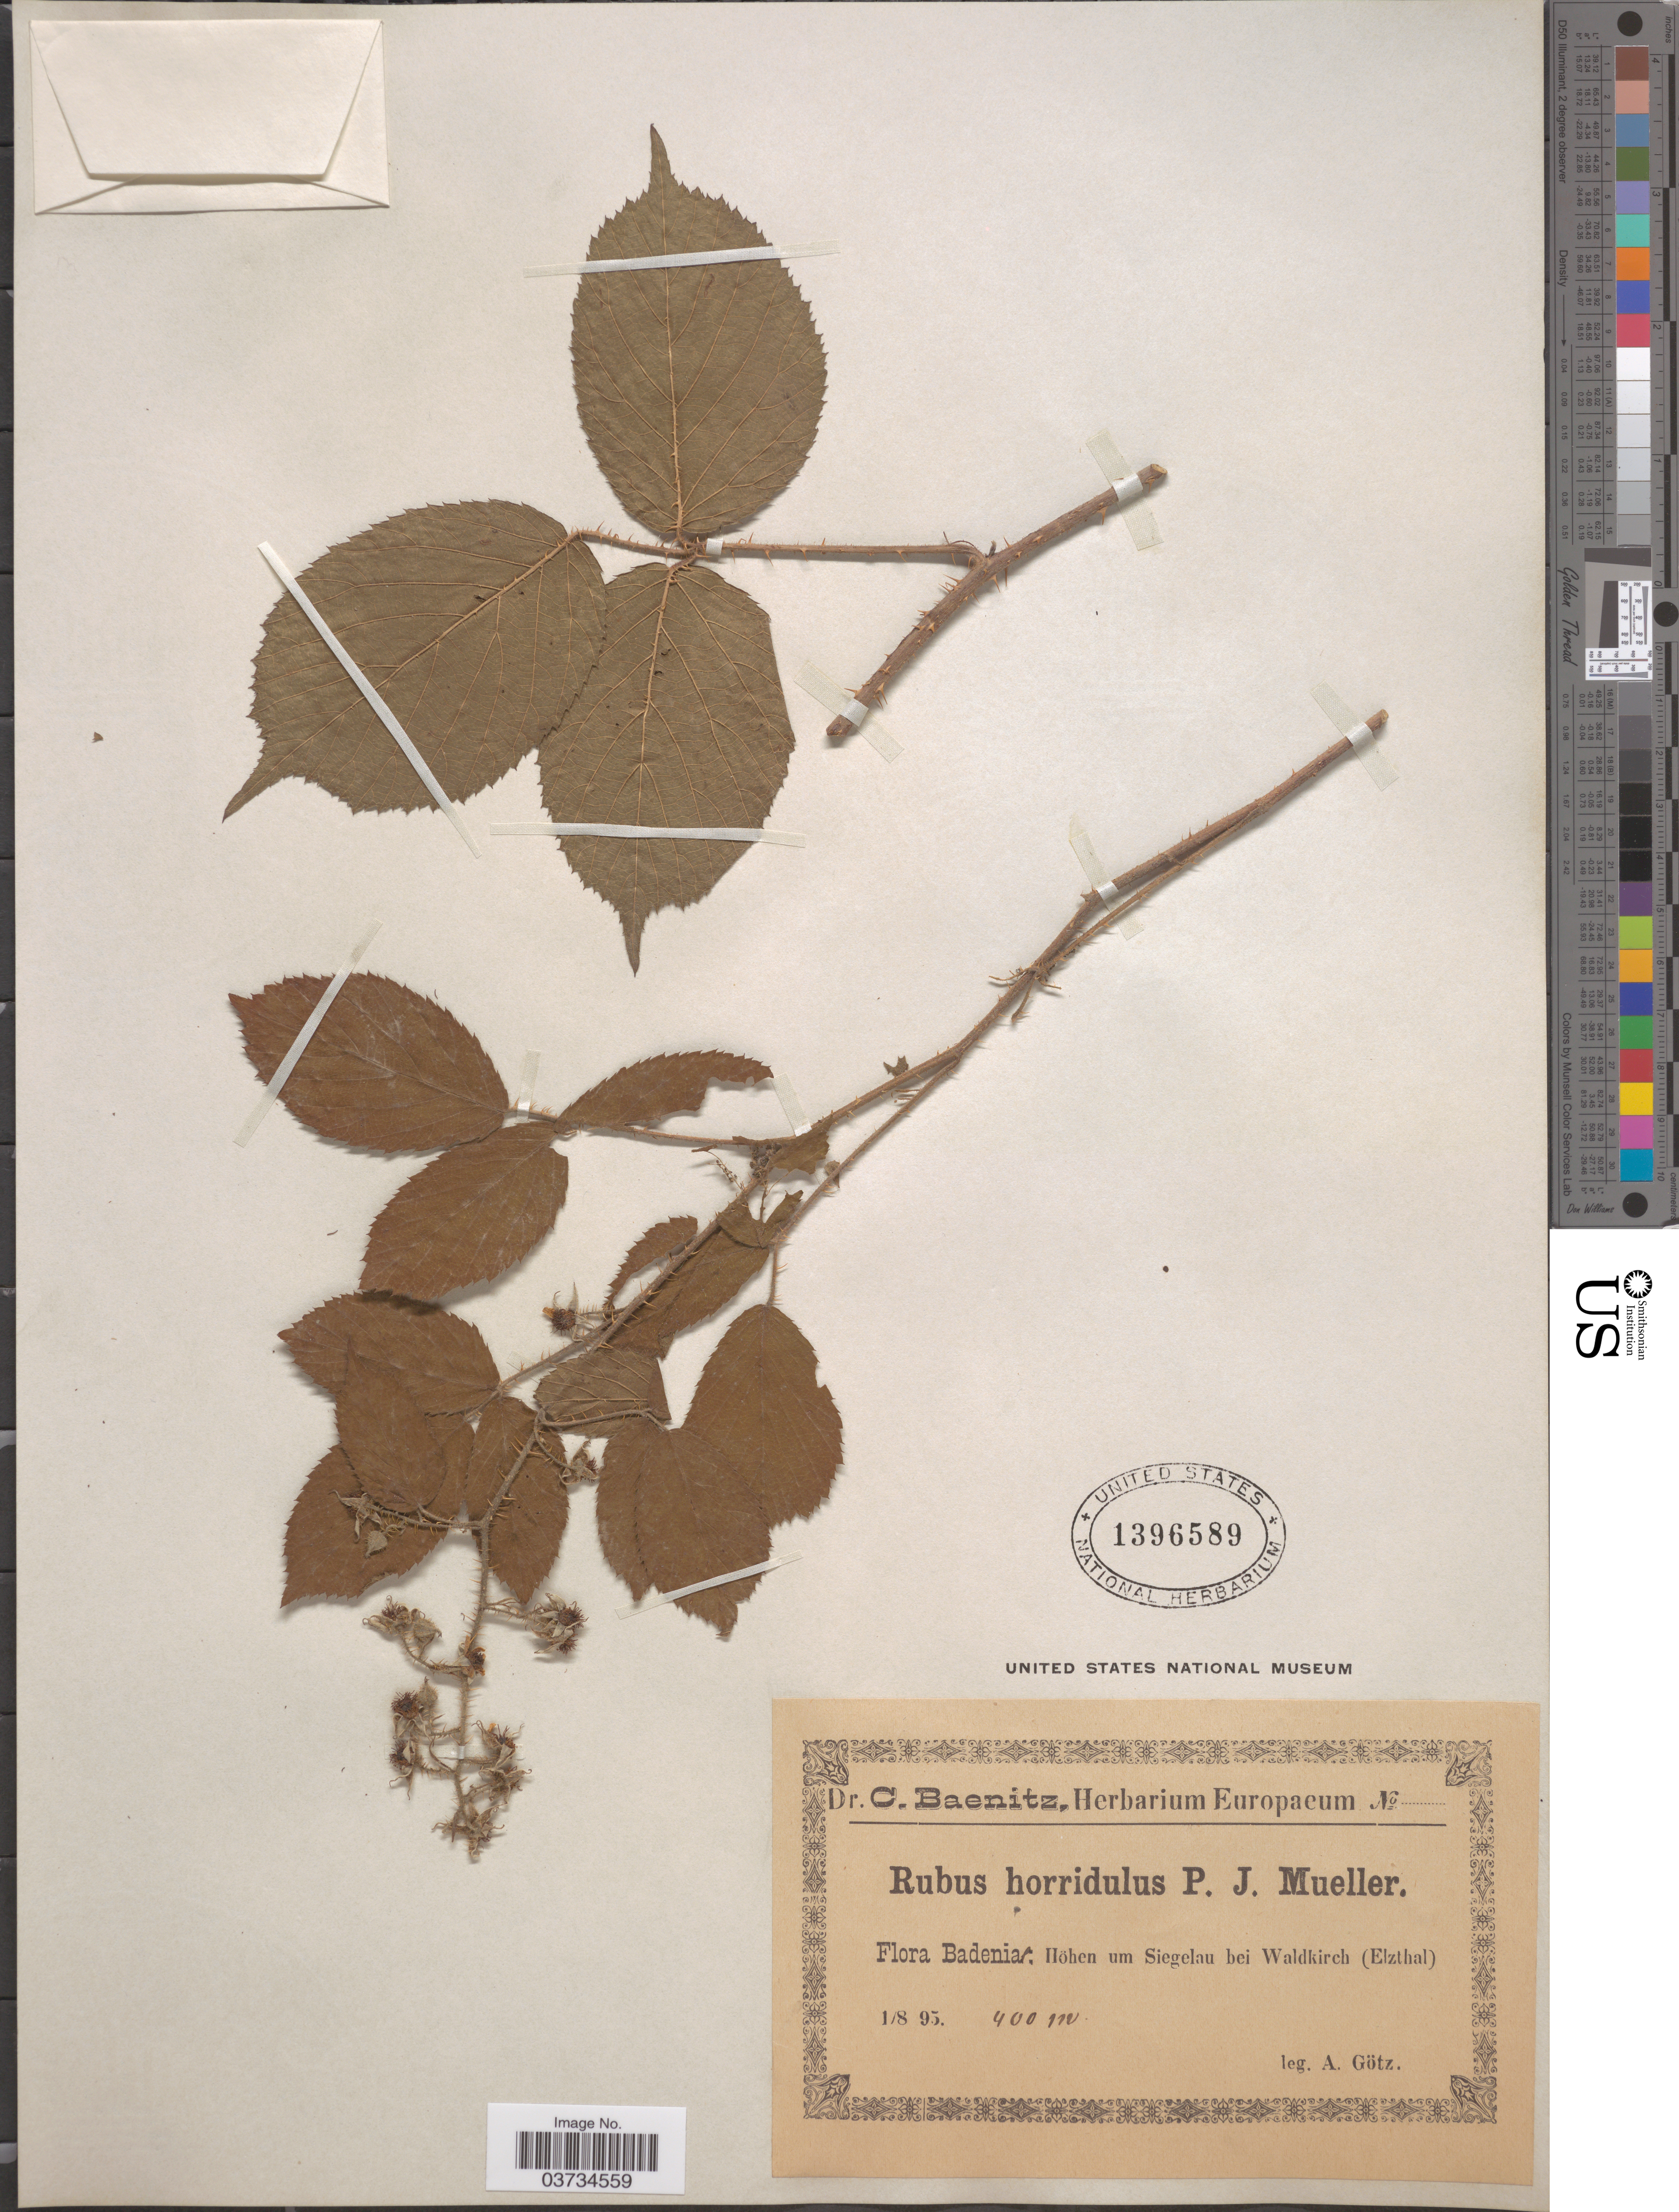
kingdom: Plantae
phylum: Tracheophyta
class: Magnoliopsida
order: Rosales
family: Rosaceae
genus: Rubus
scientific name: Rubus horridus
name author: Schultz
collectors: A. Götz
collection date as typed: Transcribed d/m/y: 1/8/95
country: Germany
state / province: Baden-Württemberg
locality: Badenia: Höhen um Siegelau bei Waldkirch (Elzthal).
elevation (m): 400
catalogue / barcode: US 1396589